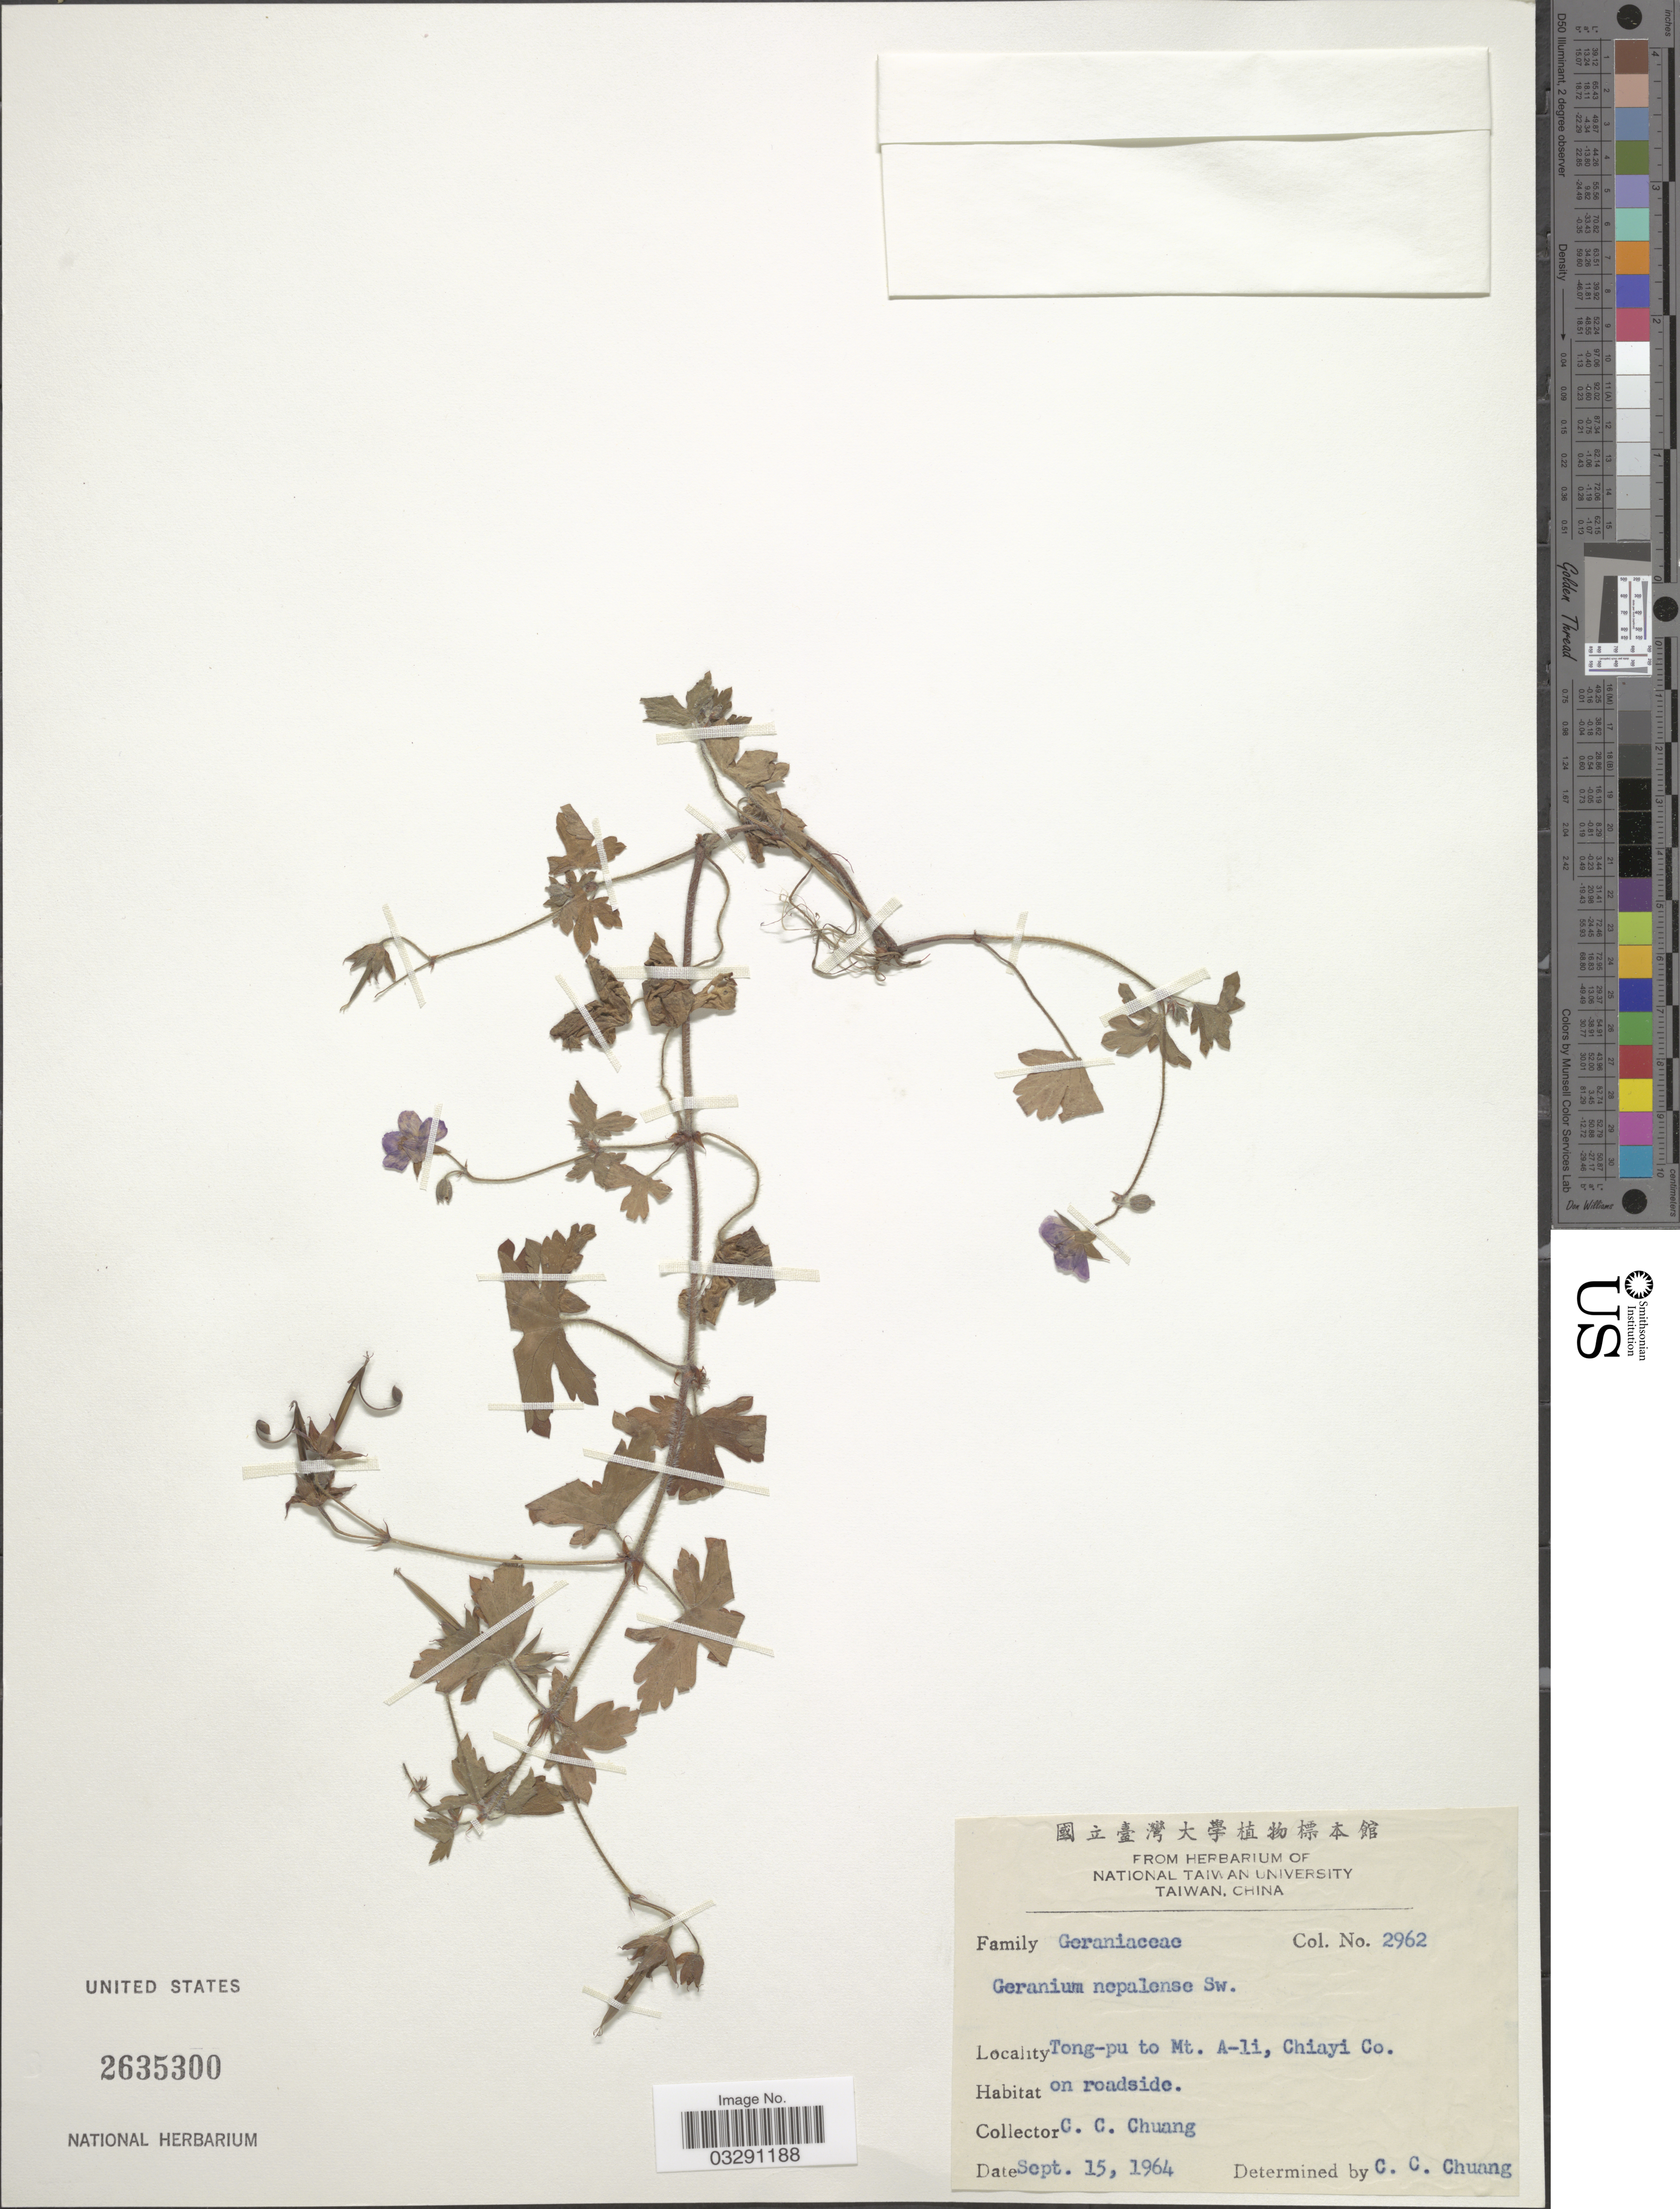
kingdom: Plantae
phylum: Tracheophyta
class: Magnoliopsida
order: Geraniales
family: Geraniaceae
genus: Geranium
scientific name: Geranium nepalense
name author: Sweet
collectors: C. C. Chuang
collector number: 2962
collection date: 1964-09-15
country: Taiwan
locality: Tong-pu to Mt. A-li, Chiayi Co.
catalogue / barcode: US 2635300